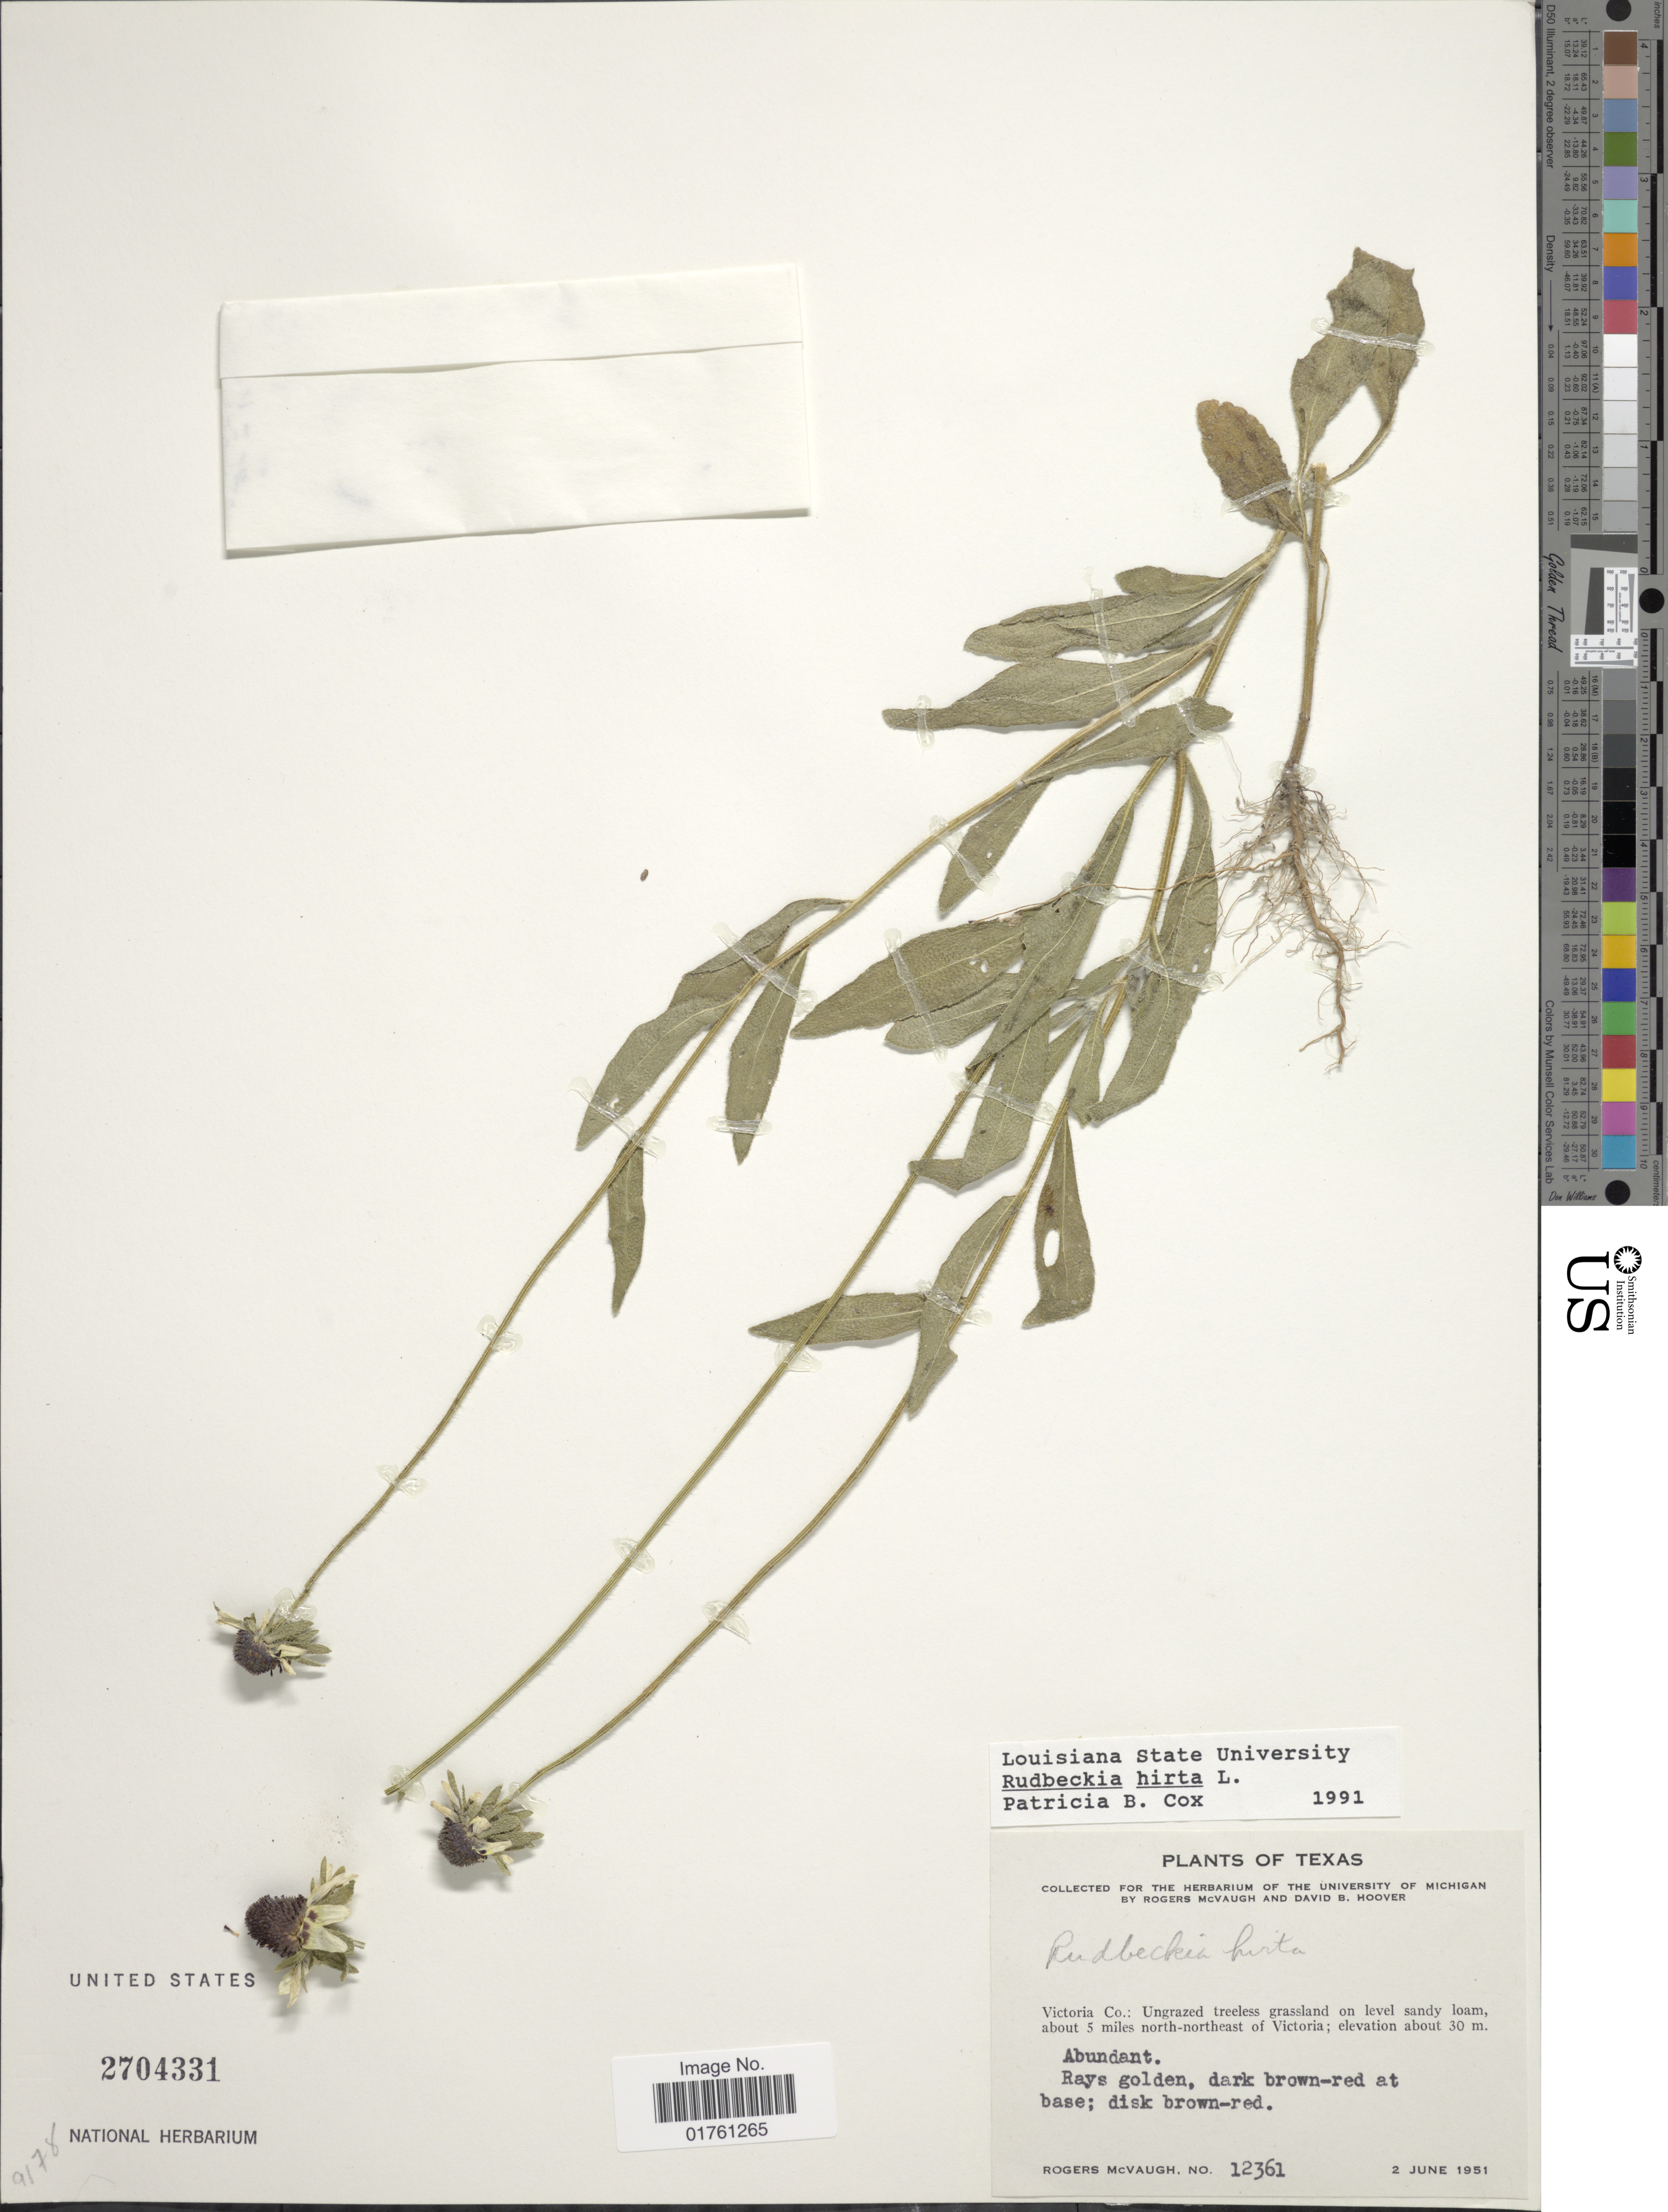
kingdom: Plantae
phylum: Tracheophyta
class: Magnoliopsida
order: Asterales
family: Asteraceae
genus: Rudbeckia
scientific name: Rudbeckia hirta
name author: L.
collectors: R. McVaugh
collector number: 12361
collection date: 1951-06-02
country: United States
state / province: Texas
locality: Victoria Co: Ungrazed treeless grassland on level sandy loam, about 5 miles north-northeast of Victoria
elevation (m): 30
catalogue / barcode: US 2704331